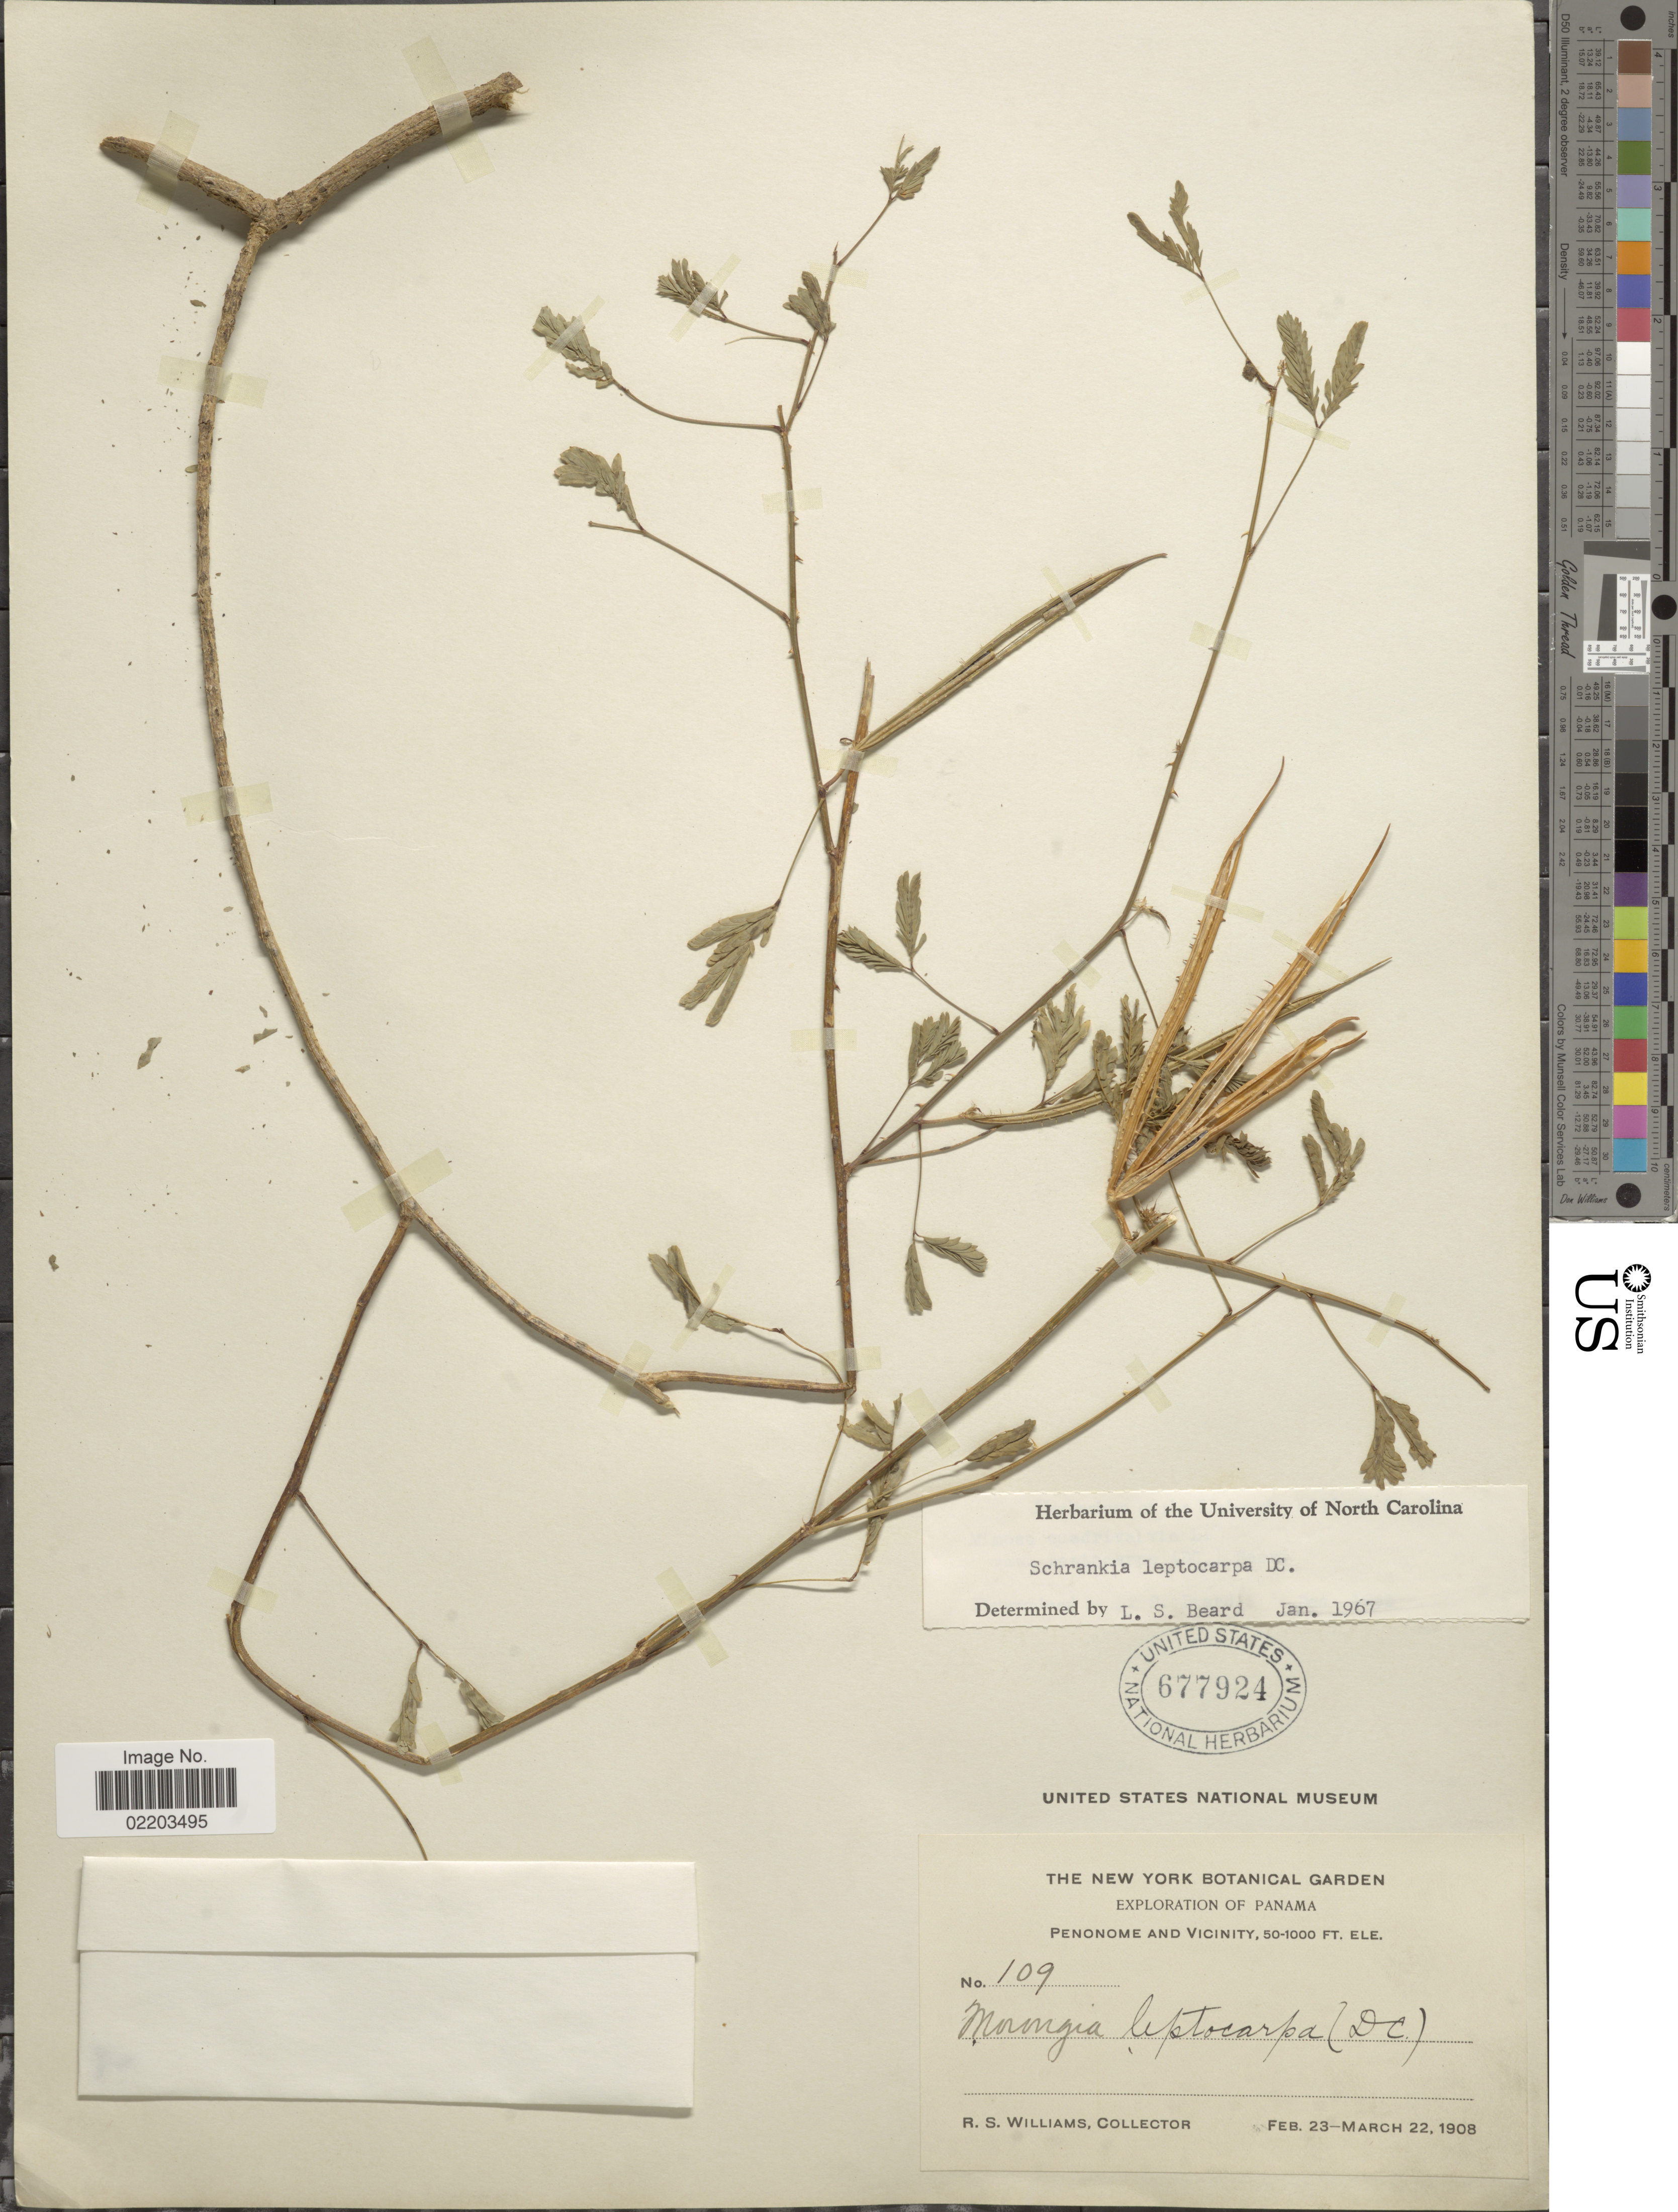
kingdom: Plantae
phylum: Tracheophyta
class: Magnoliopsida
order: Fabales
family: Fabaceae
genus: Mimosa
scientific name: Mimosa candollei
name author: R. Grether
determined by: Strong, Mark T., (BOT), Smithsonian Institution - National Museum of Natural History (UNITED STATES)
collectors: R. S. Williams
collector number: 109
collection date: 1908-02-23/1908-03-22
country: Panama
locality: Penonome and Vicinity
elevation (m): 15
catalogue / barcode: US 677924